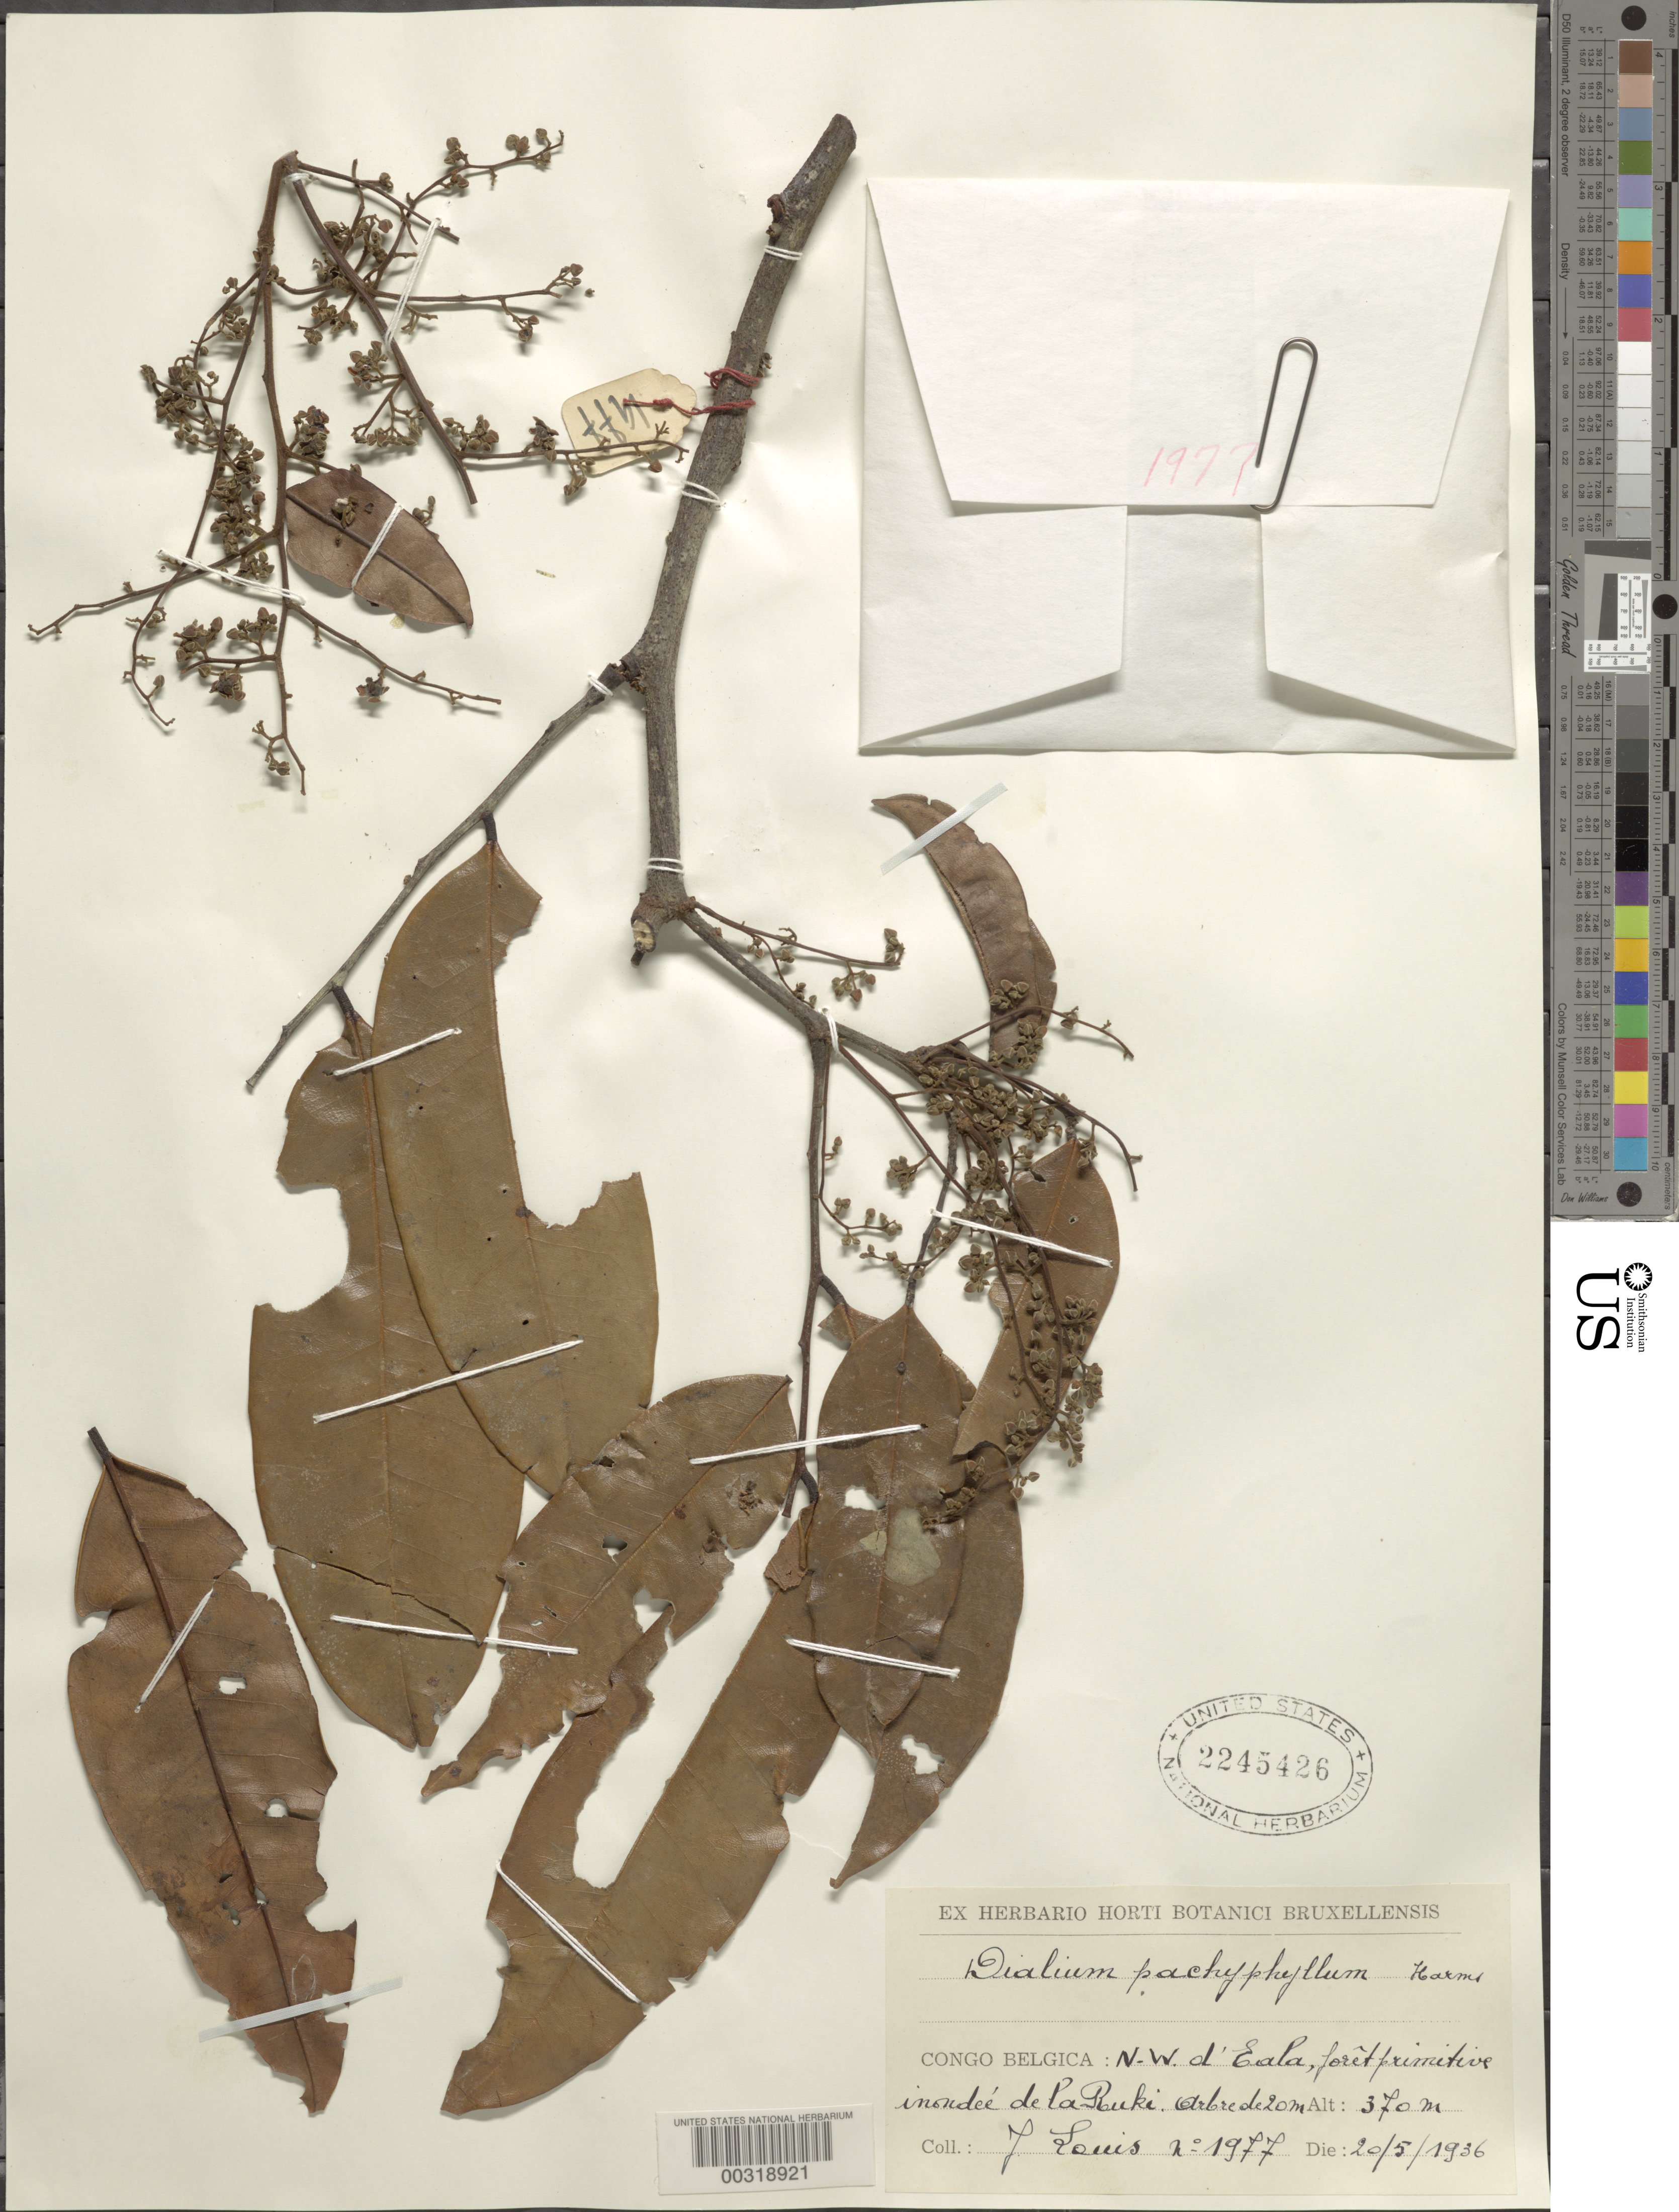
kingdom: Plantae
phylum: Tracheophyta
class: Magnoliopsida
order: Fabales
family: Fabaceae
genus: Dialium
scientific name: Dialium pachyphyllum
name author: Harms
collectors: J. Louis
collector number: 1977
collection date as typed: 20 May 1936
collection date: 1936-05-20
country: Congo, Democratic Republic of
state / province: Équateur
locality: NW of Eala; Rouki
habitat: Primative forest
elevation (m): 370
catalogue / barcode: US 2245426